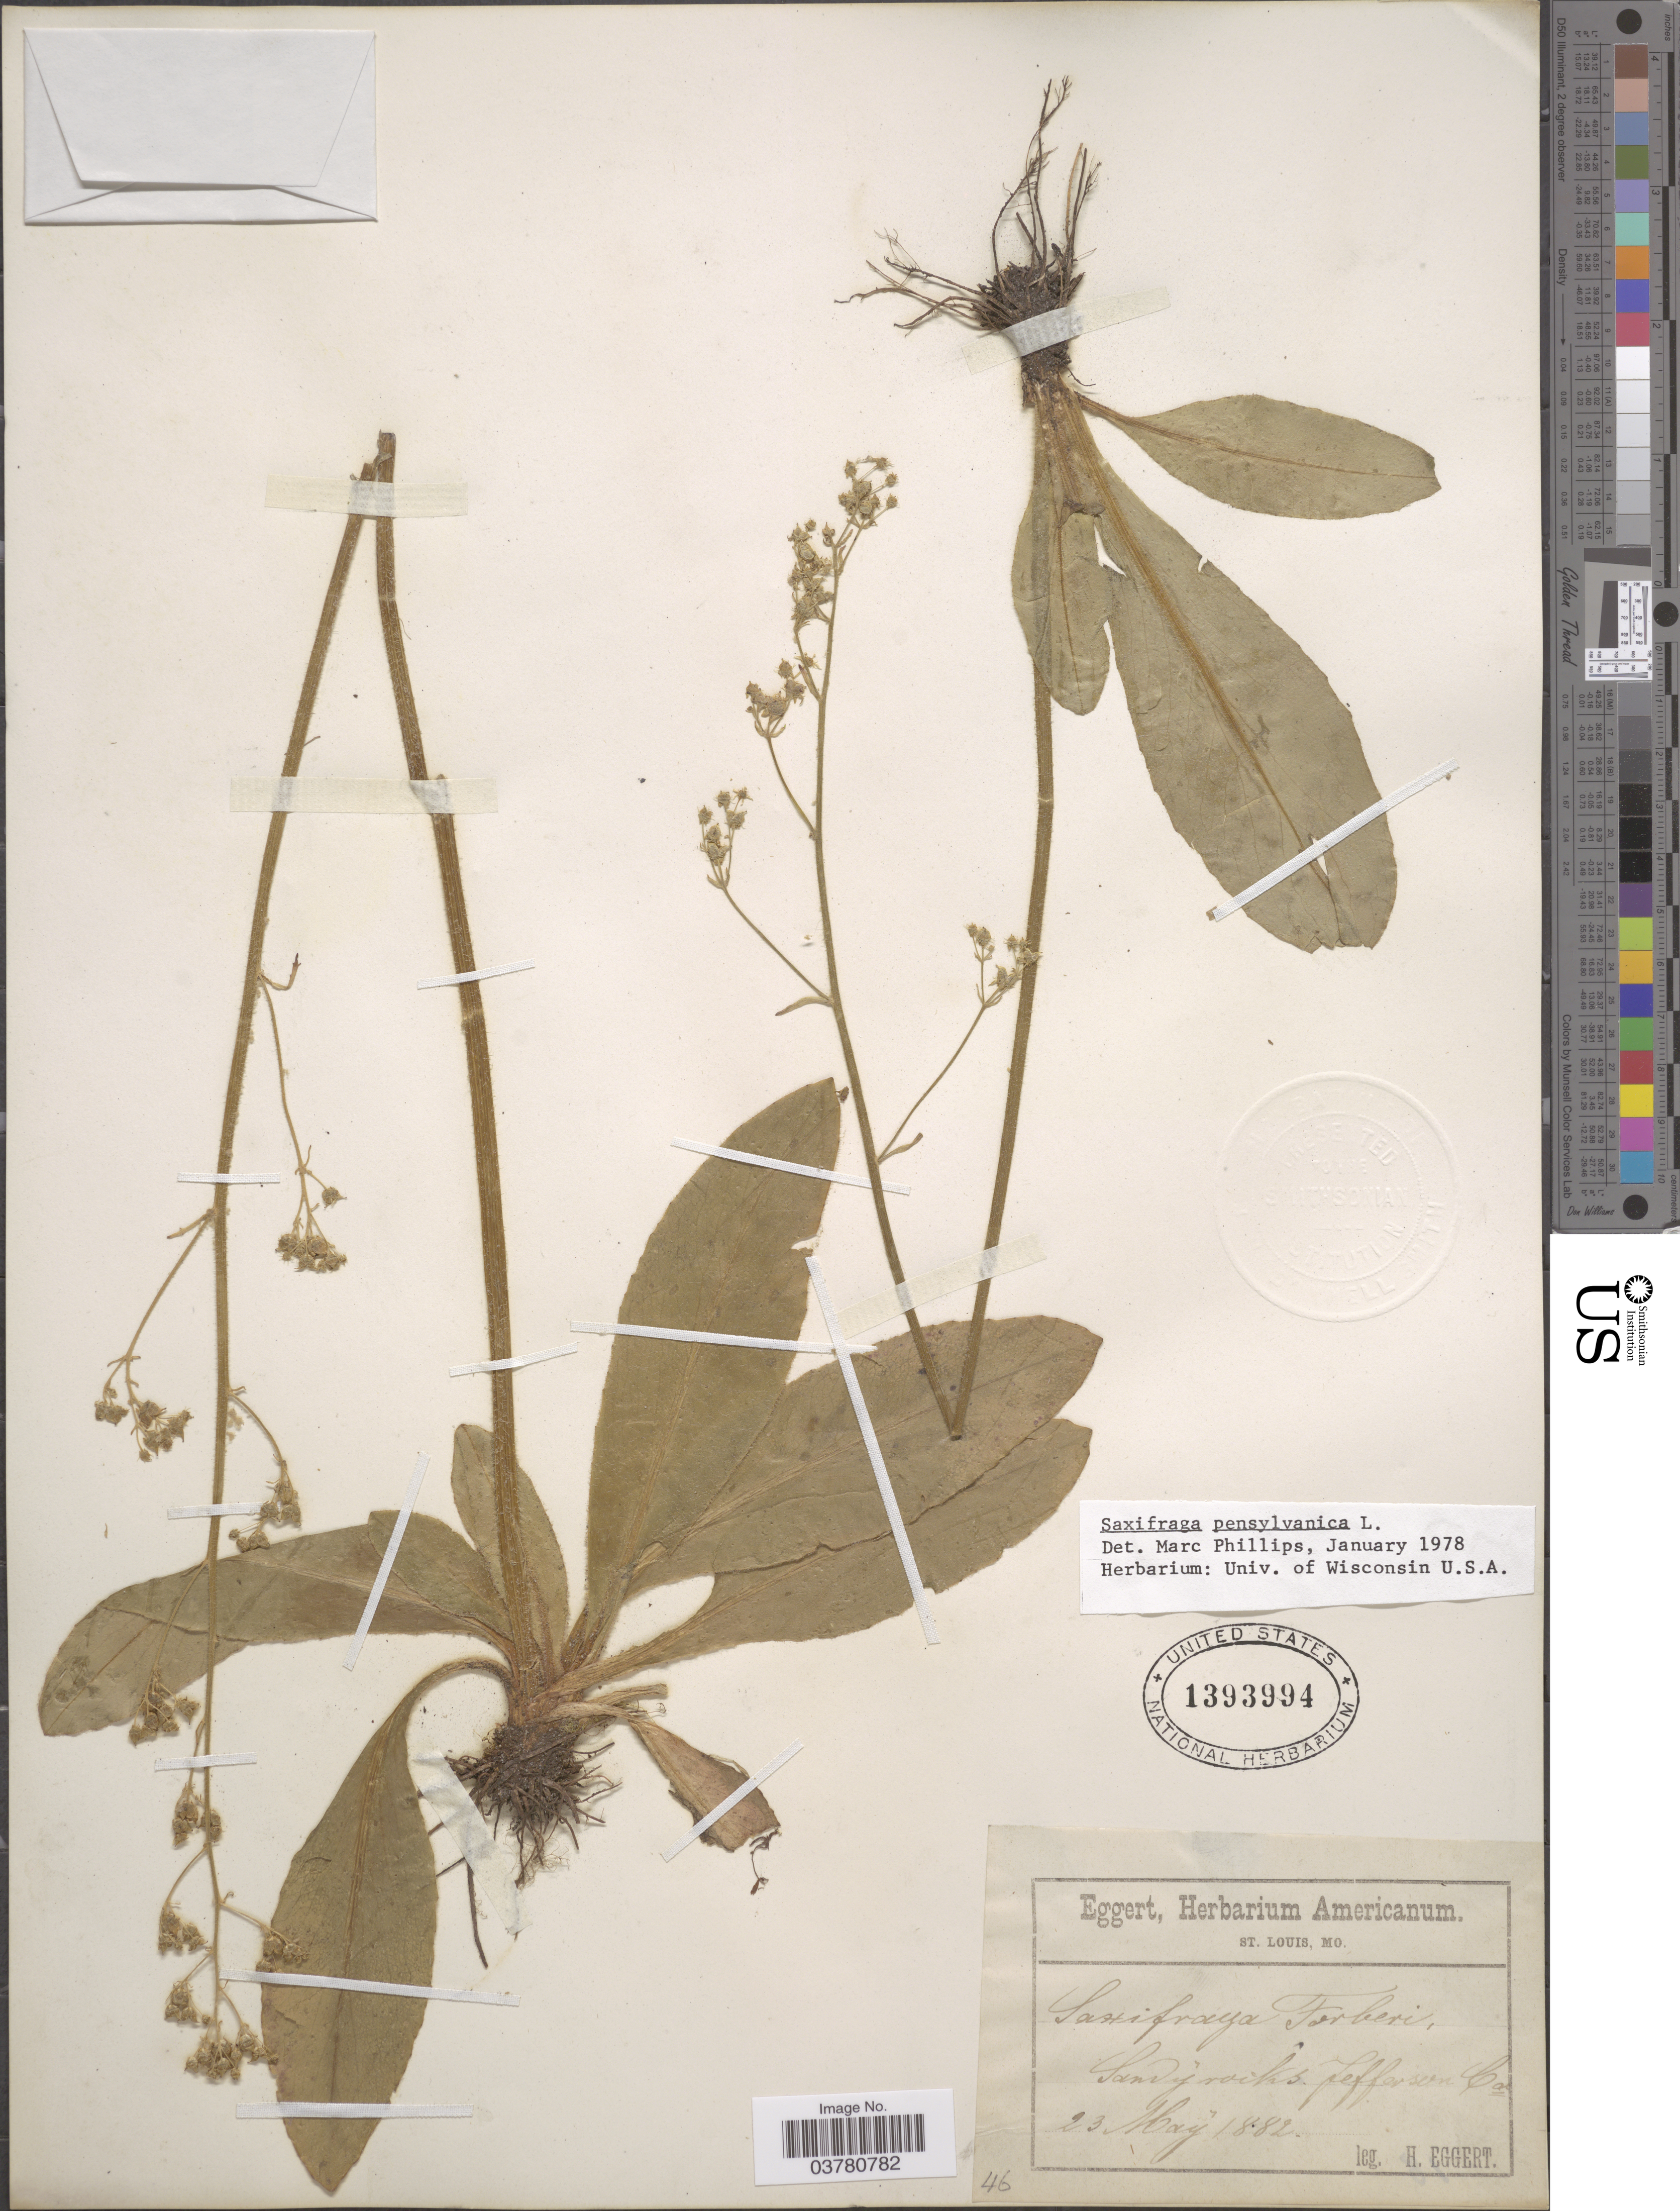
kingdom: Plantae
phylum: Tracheophyta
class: Magnoliopsida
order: Saxifragales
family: Saxifragaceae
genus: Micranthes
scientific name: Micranthes pensylvanica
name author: (L.) Haw.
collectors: H. Eggert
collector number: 46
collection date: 1882-05-23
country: United States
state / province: Missouri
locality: Jefferson Co.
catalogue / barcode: US 1393994